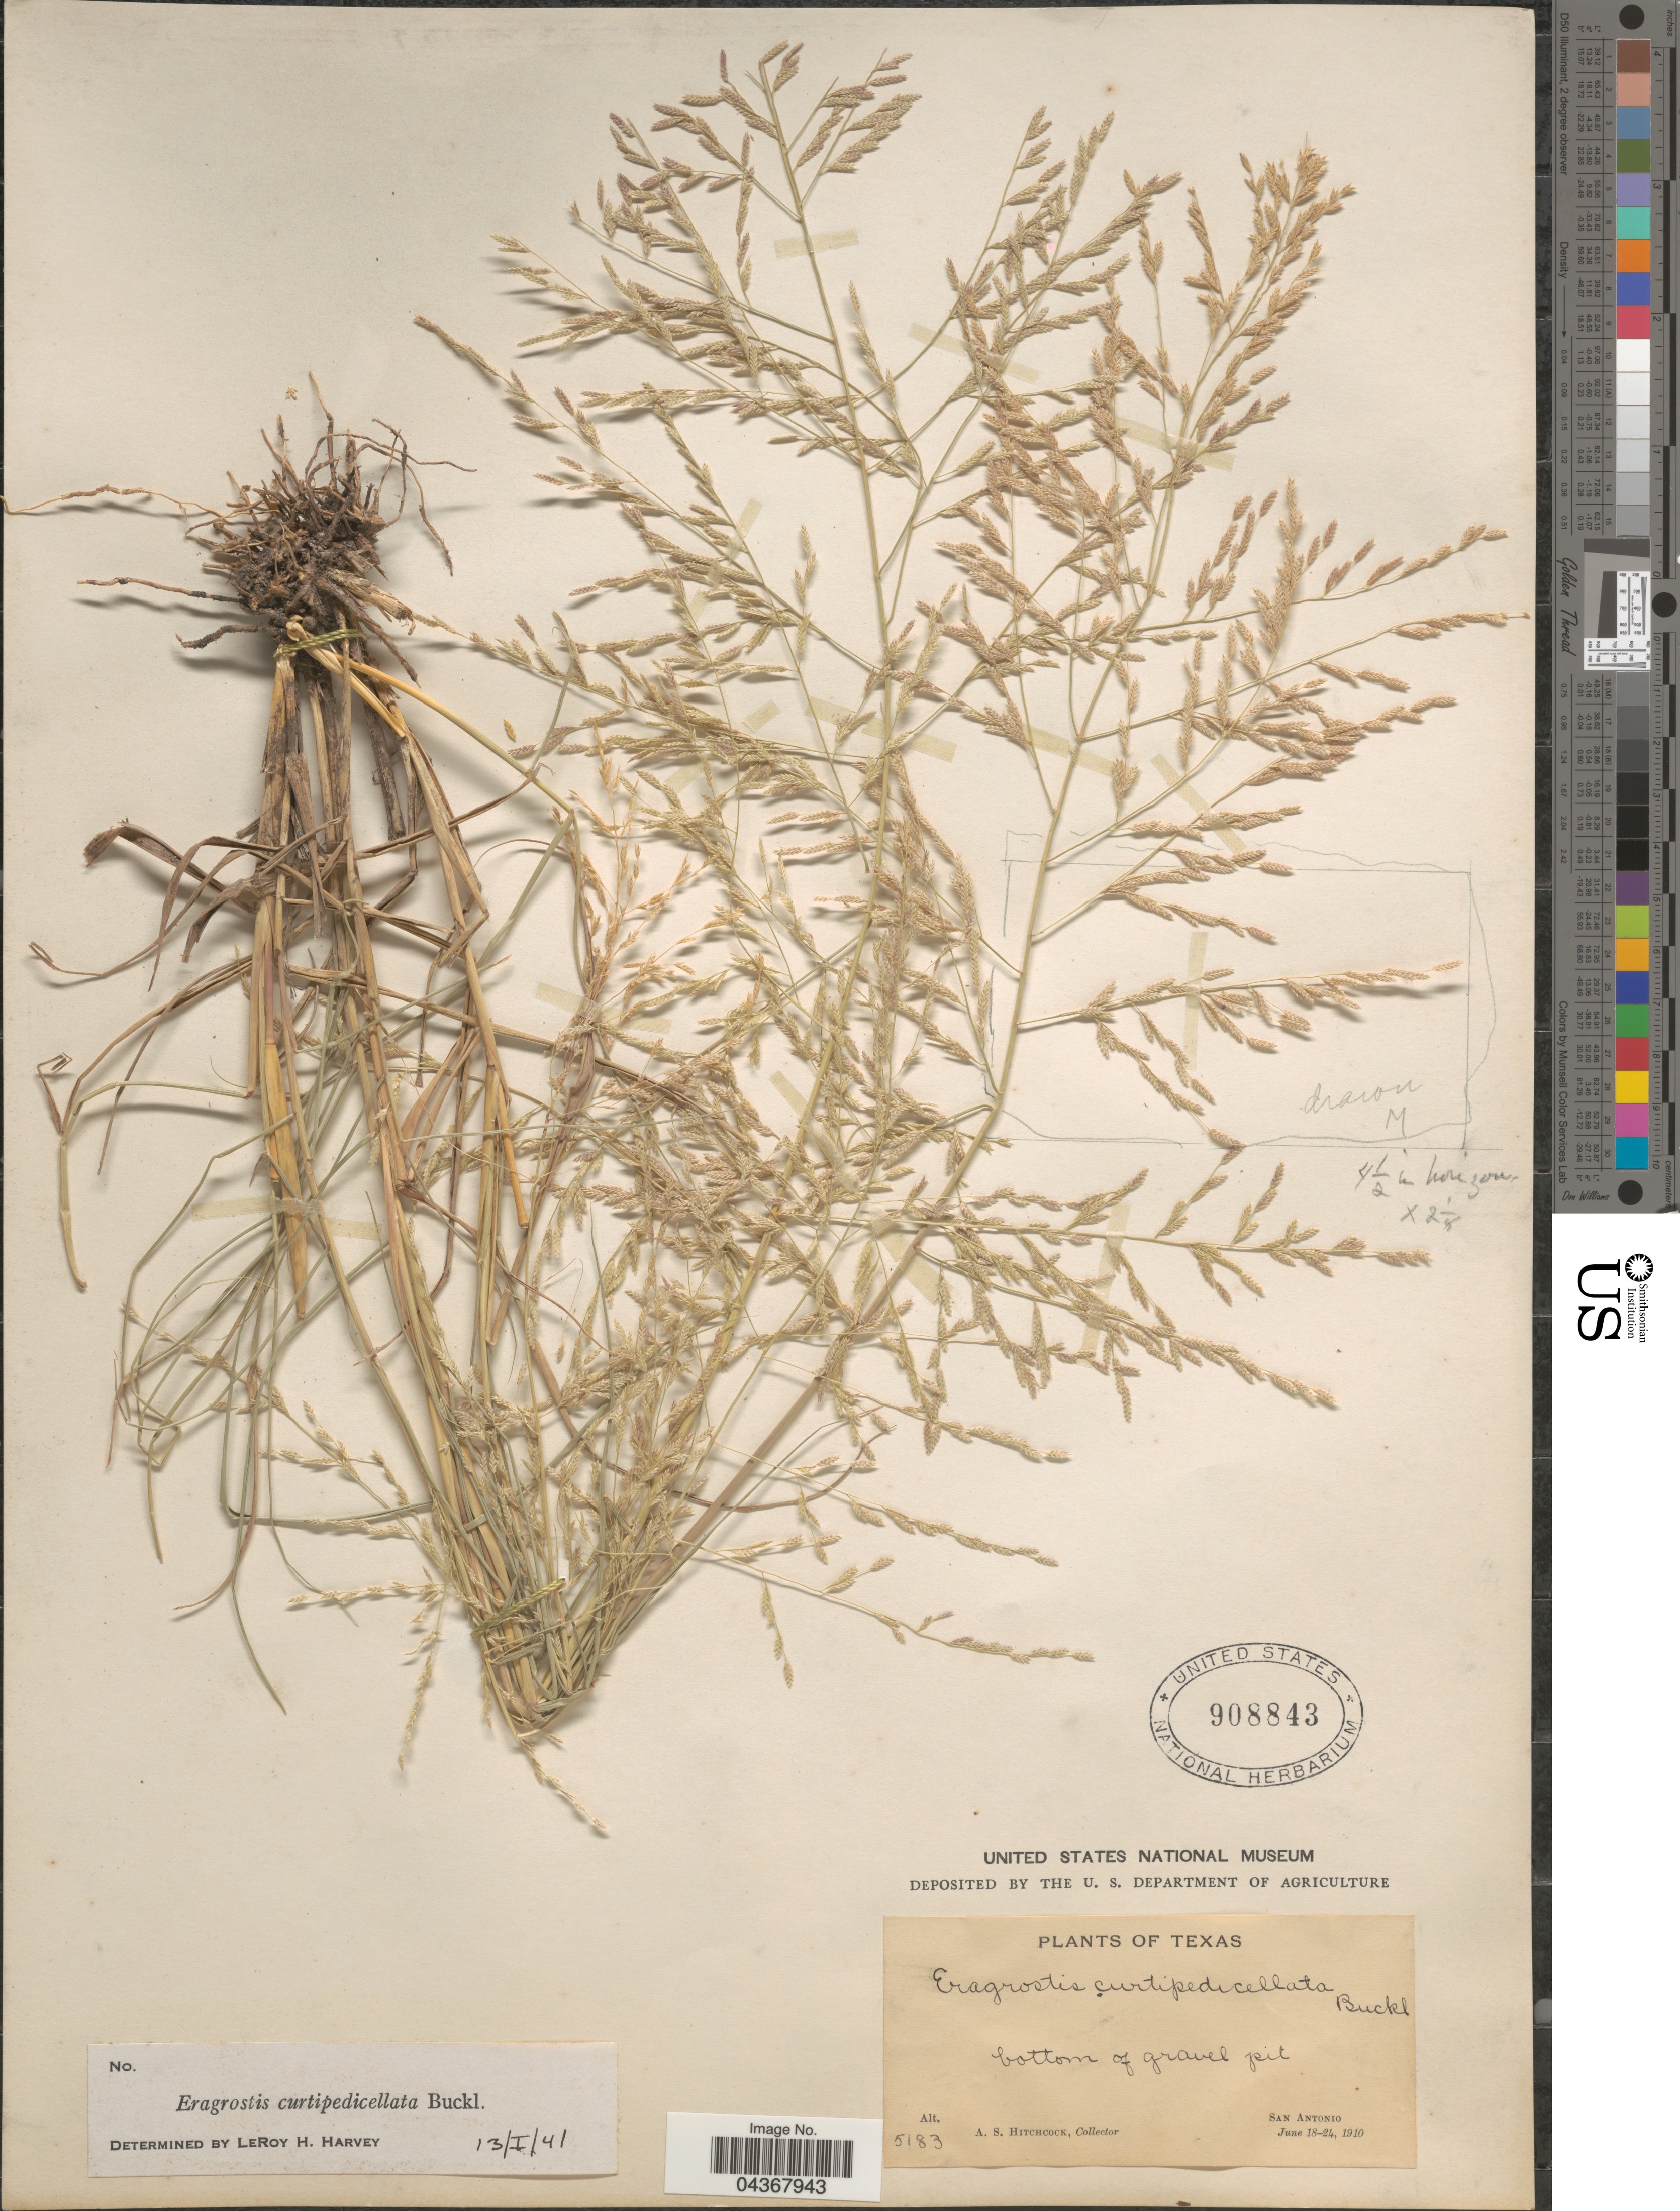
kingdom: Plantae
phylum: Tracheophyta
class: Liliopsida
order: Poales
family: Poaceae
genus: Eragrostis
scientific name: Eragrostis curtipedicellata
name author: Buckley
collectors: A. S. Hitchcock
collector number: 5183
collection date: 1910-06-18/1910-06-24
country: United States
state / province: Texas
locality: Bottom of gravel pit. San Antonio.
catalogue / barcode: US 908843